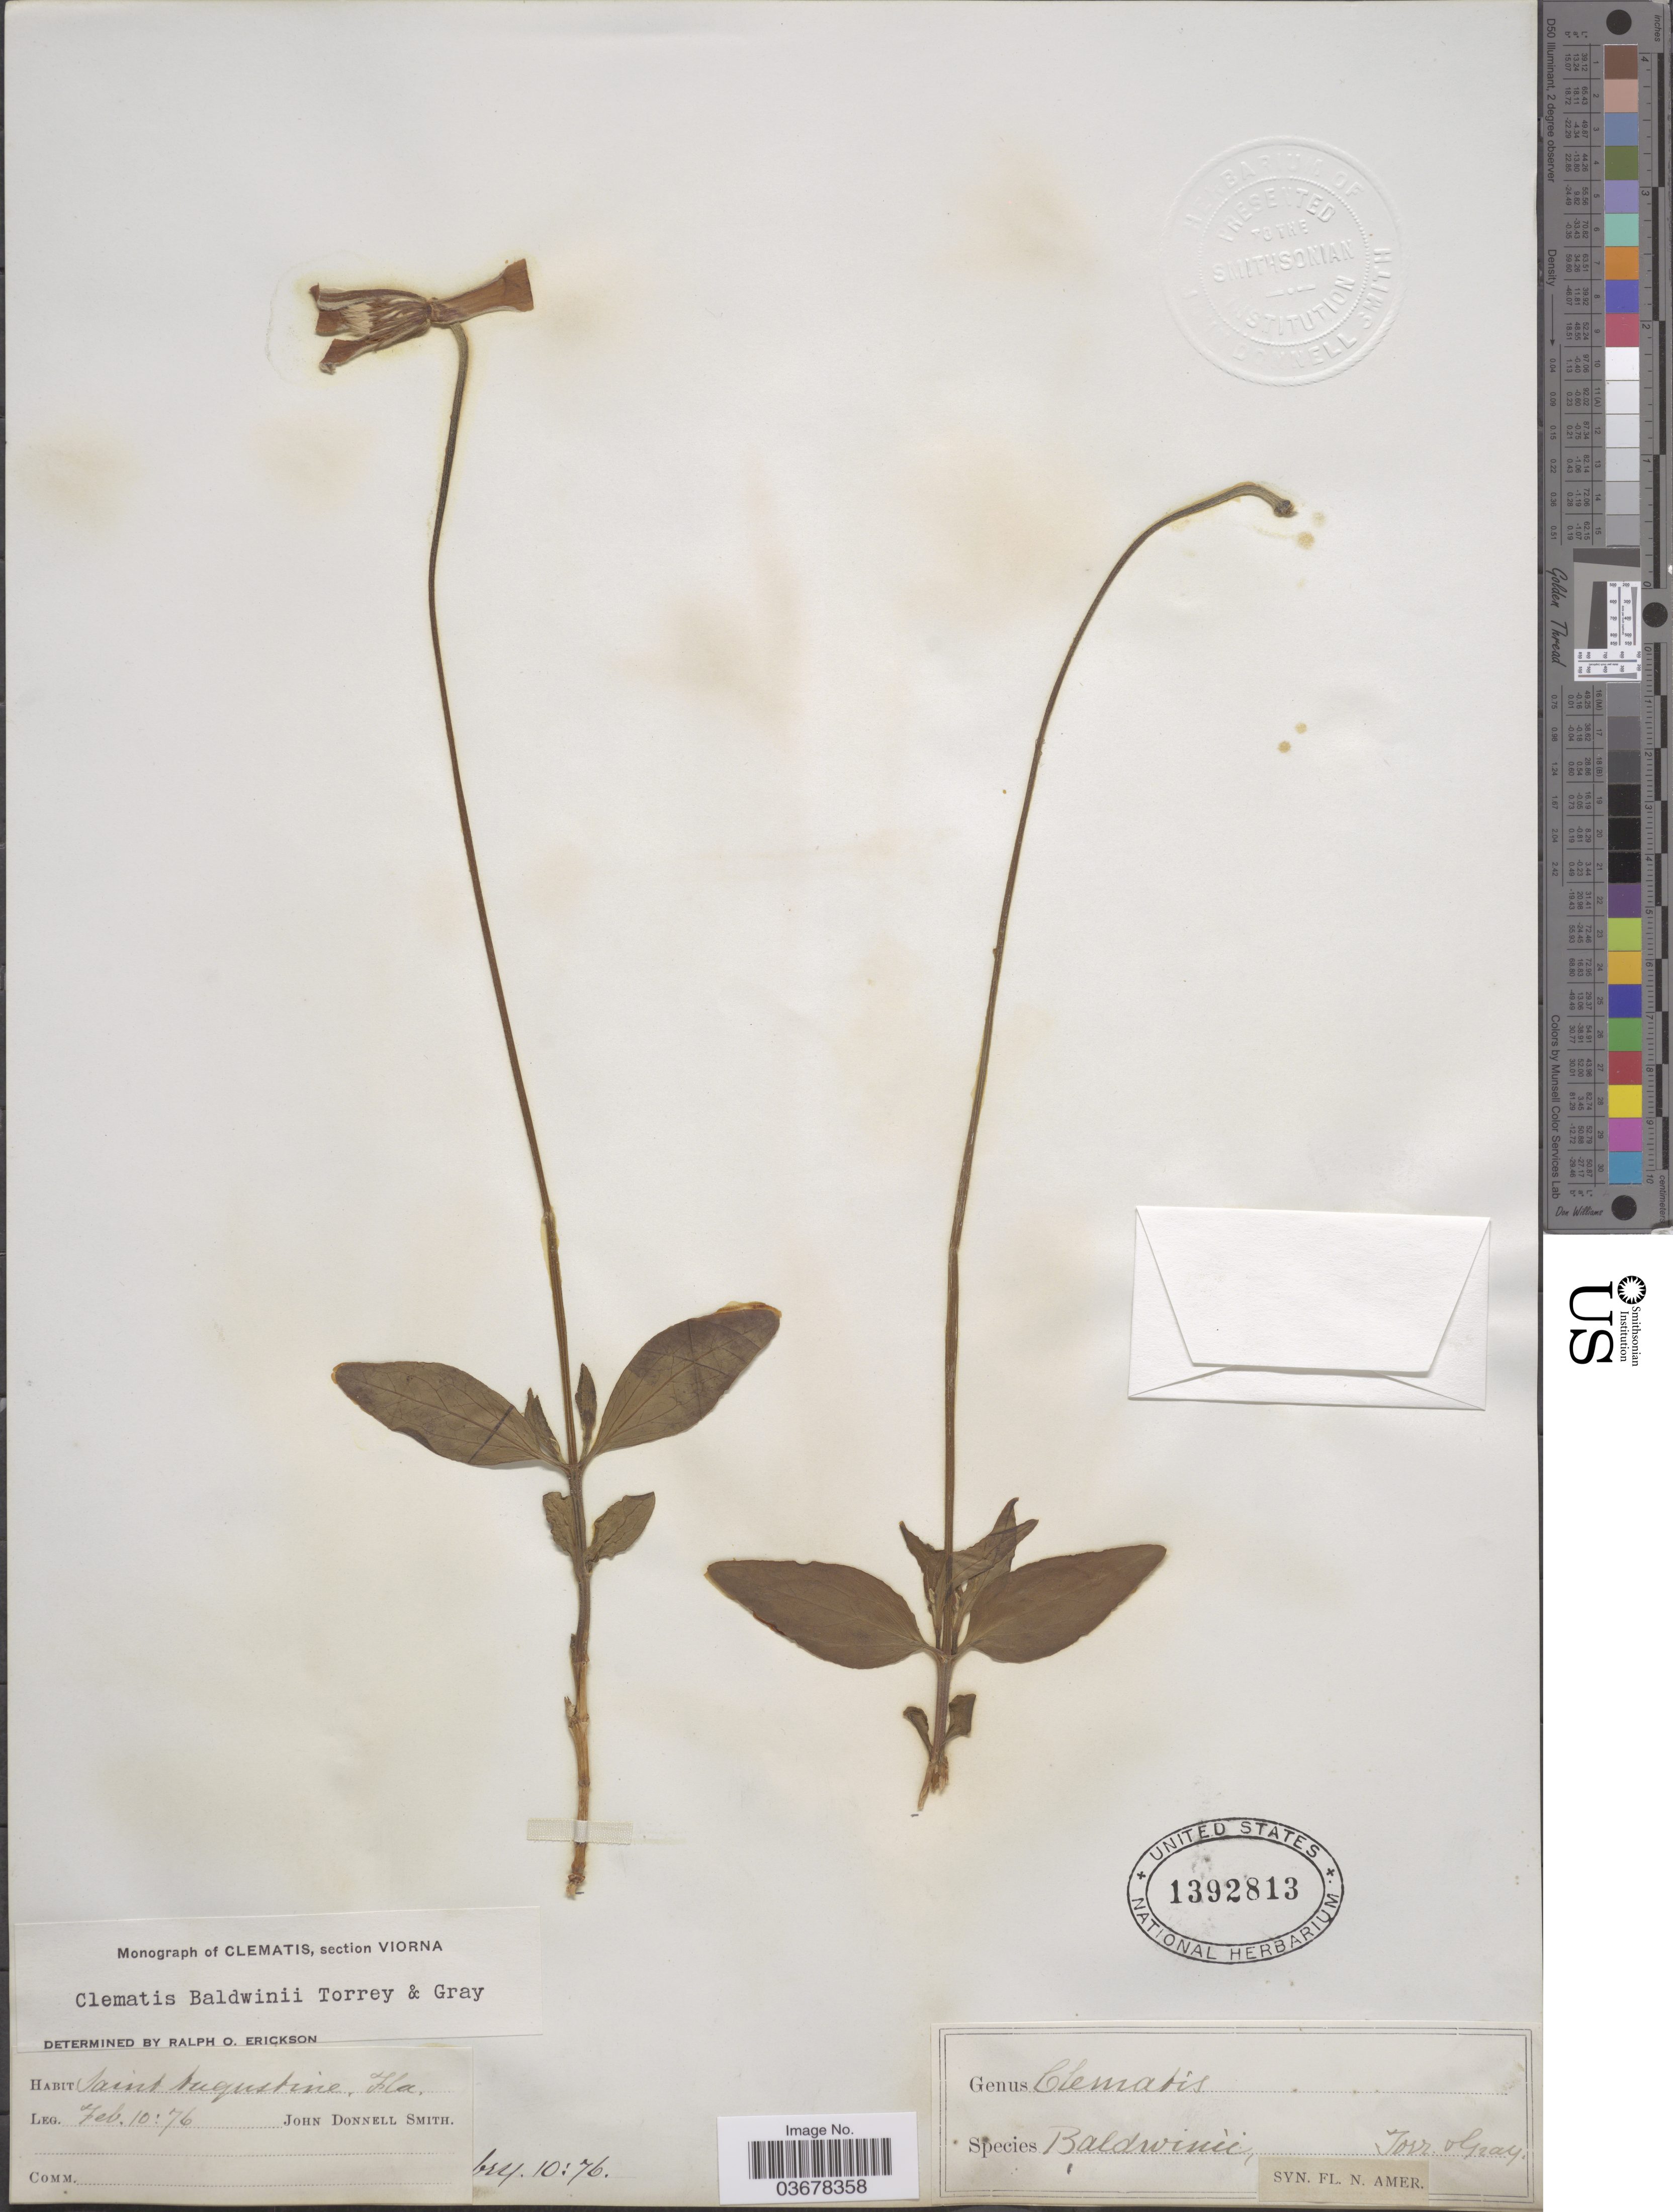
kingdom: Plantae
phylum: Tracheophyta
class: Magnoliopsida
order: Ranunculales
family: Ranunculaceae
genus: Clematis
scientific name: Clematis viorna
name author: L.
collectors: J. Donnell Smith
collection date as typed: Transcribed d/m/y: 10/2/76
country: United States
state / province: Florida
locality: Saint Augustine.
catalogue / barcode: US 1392813